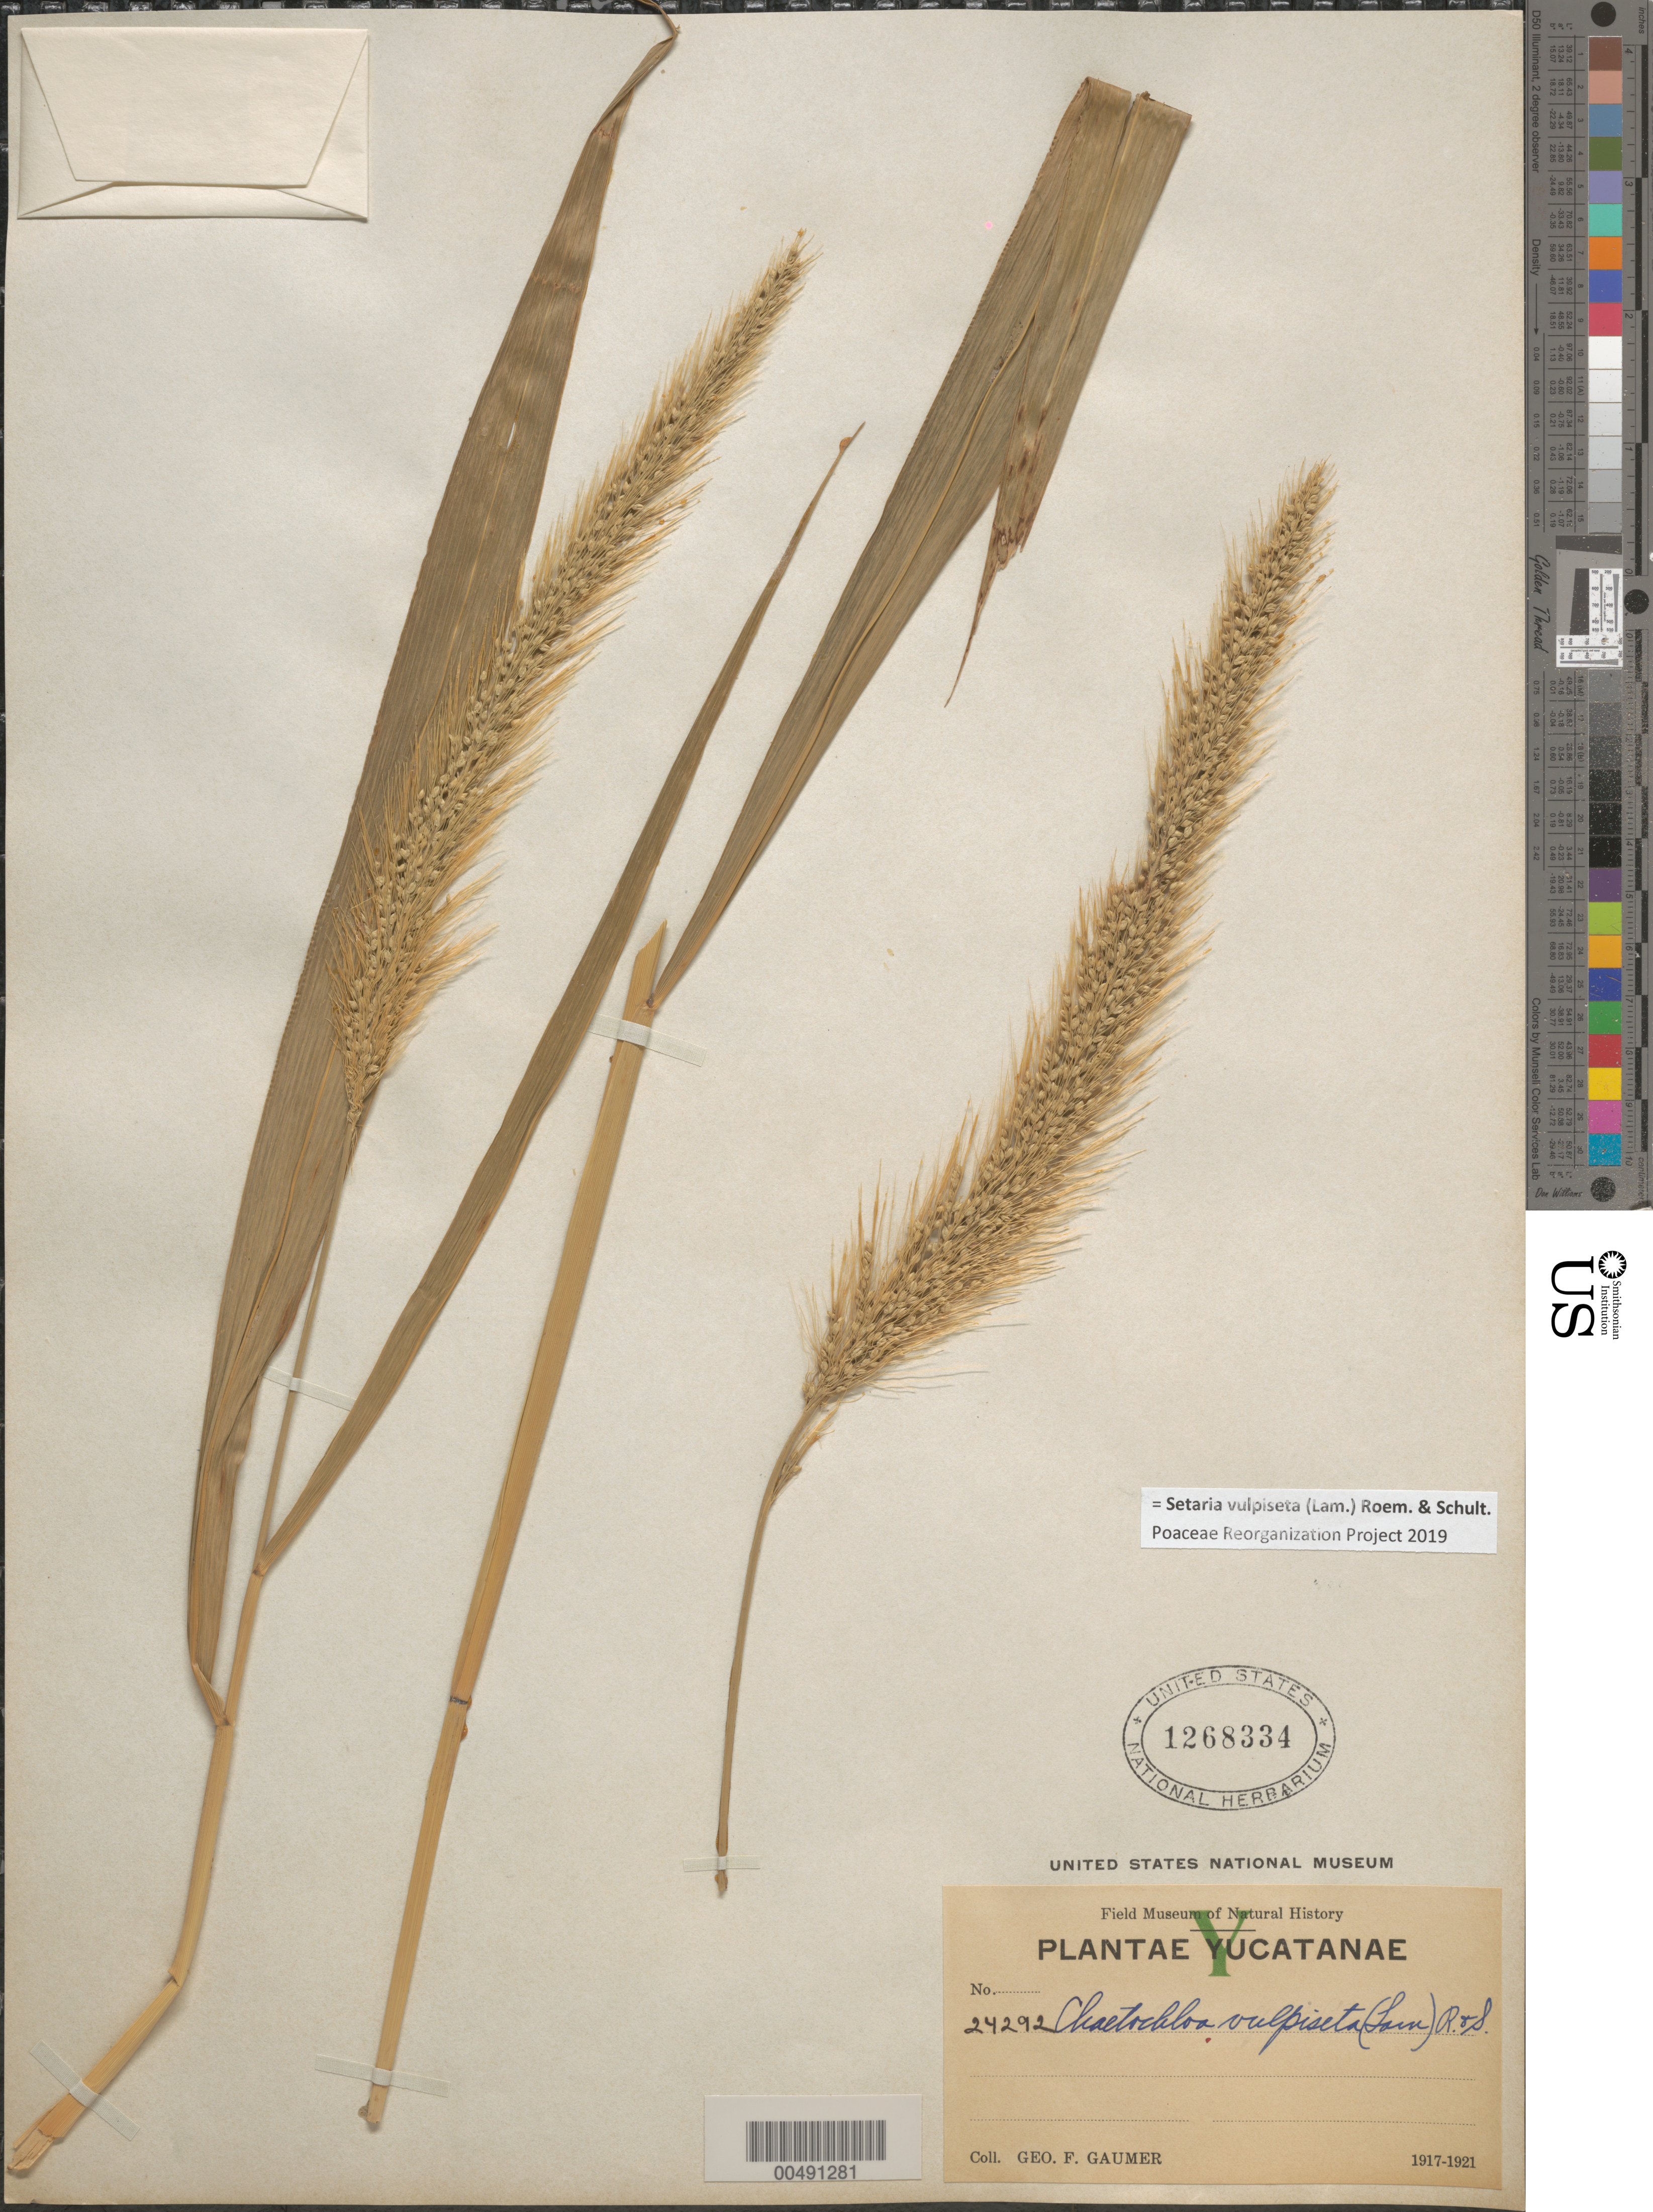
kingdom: Plantae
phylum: Tracheophyta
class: Liliopsida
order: Poales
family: Poaceae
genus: Setaria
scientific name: Setaria vulpiseta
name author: (Lam.) Roem. & Schult.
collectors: G. F. Gaumer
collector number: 24292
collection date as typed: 1917 to 1921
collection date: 1917/1921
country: Mexico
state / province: Yucatan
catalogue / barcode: US 1268334